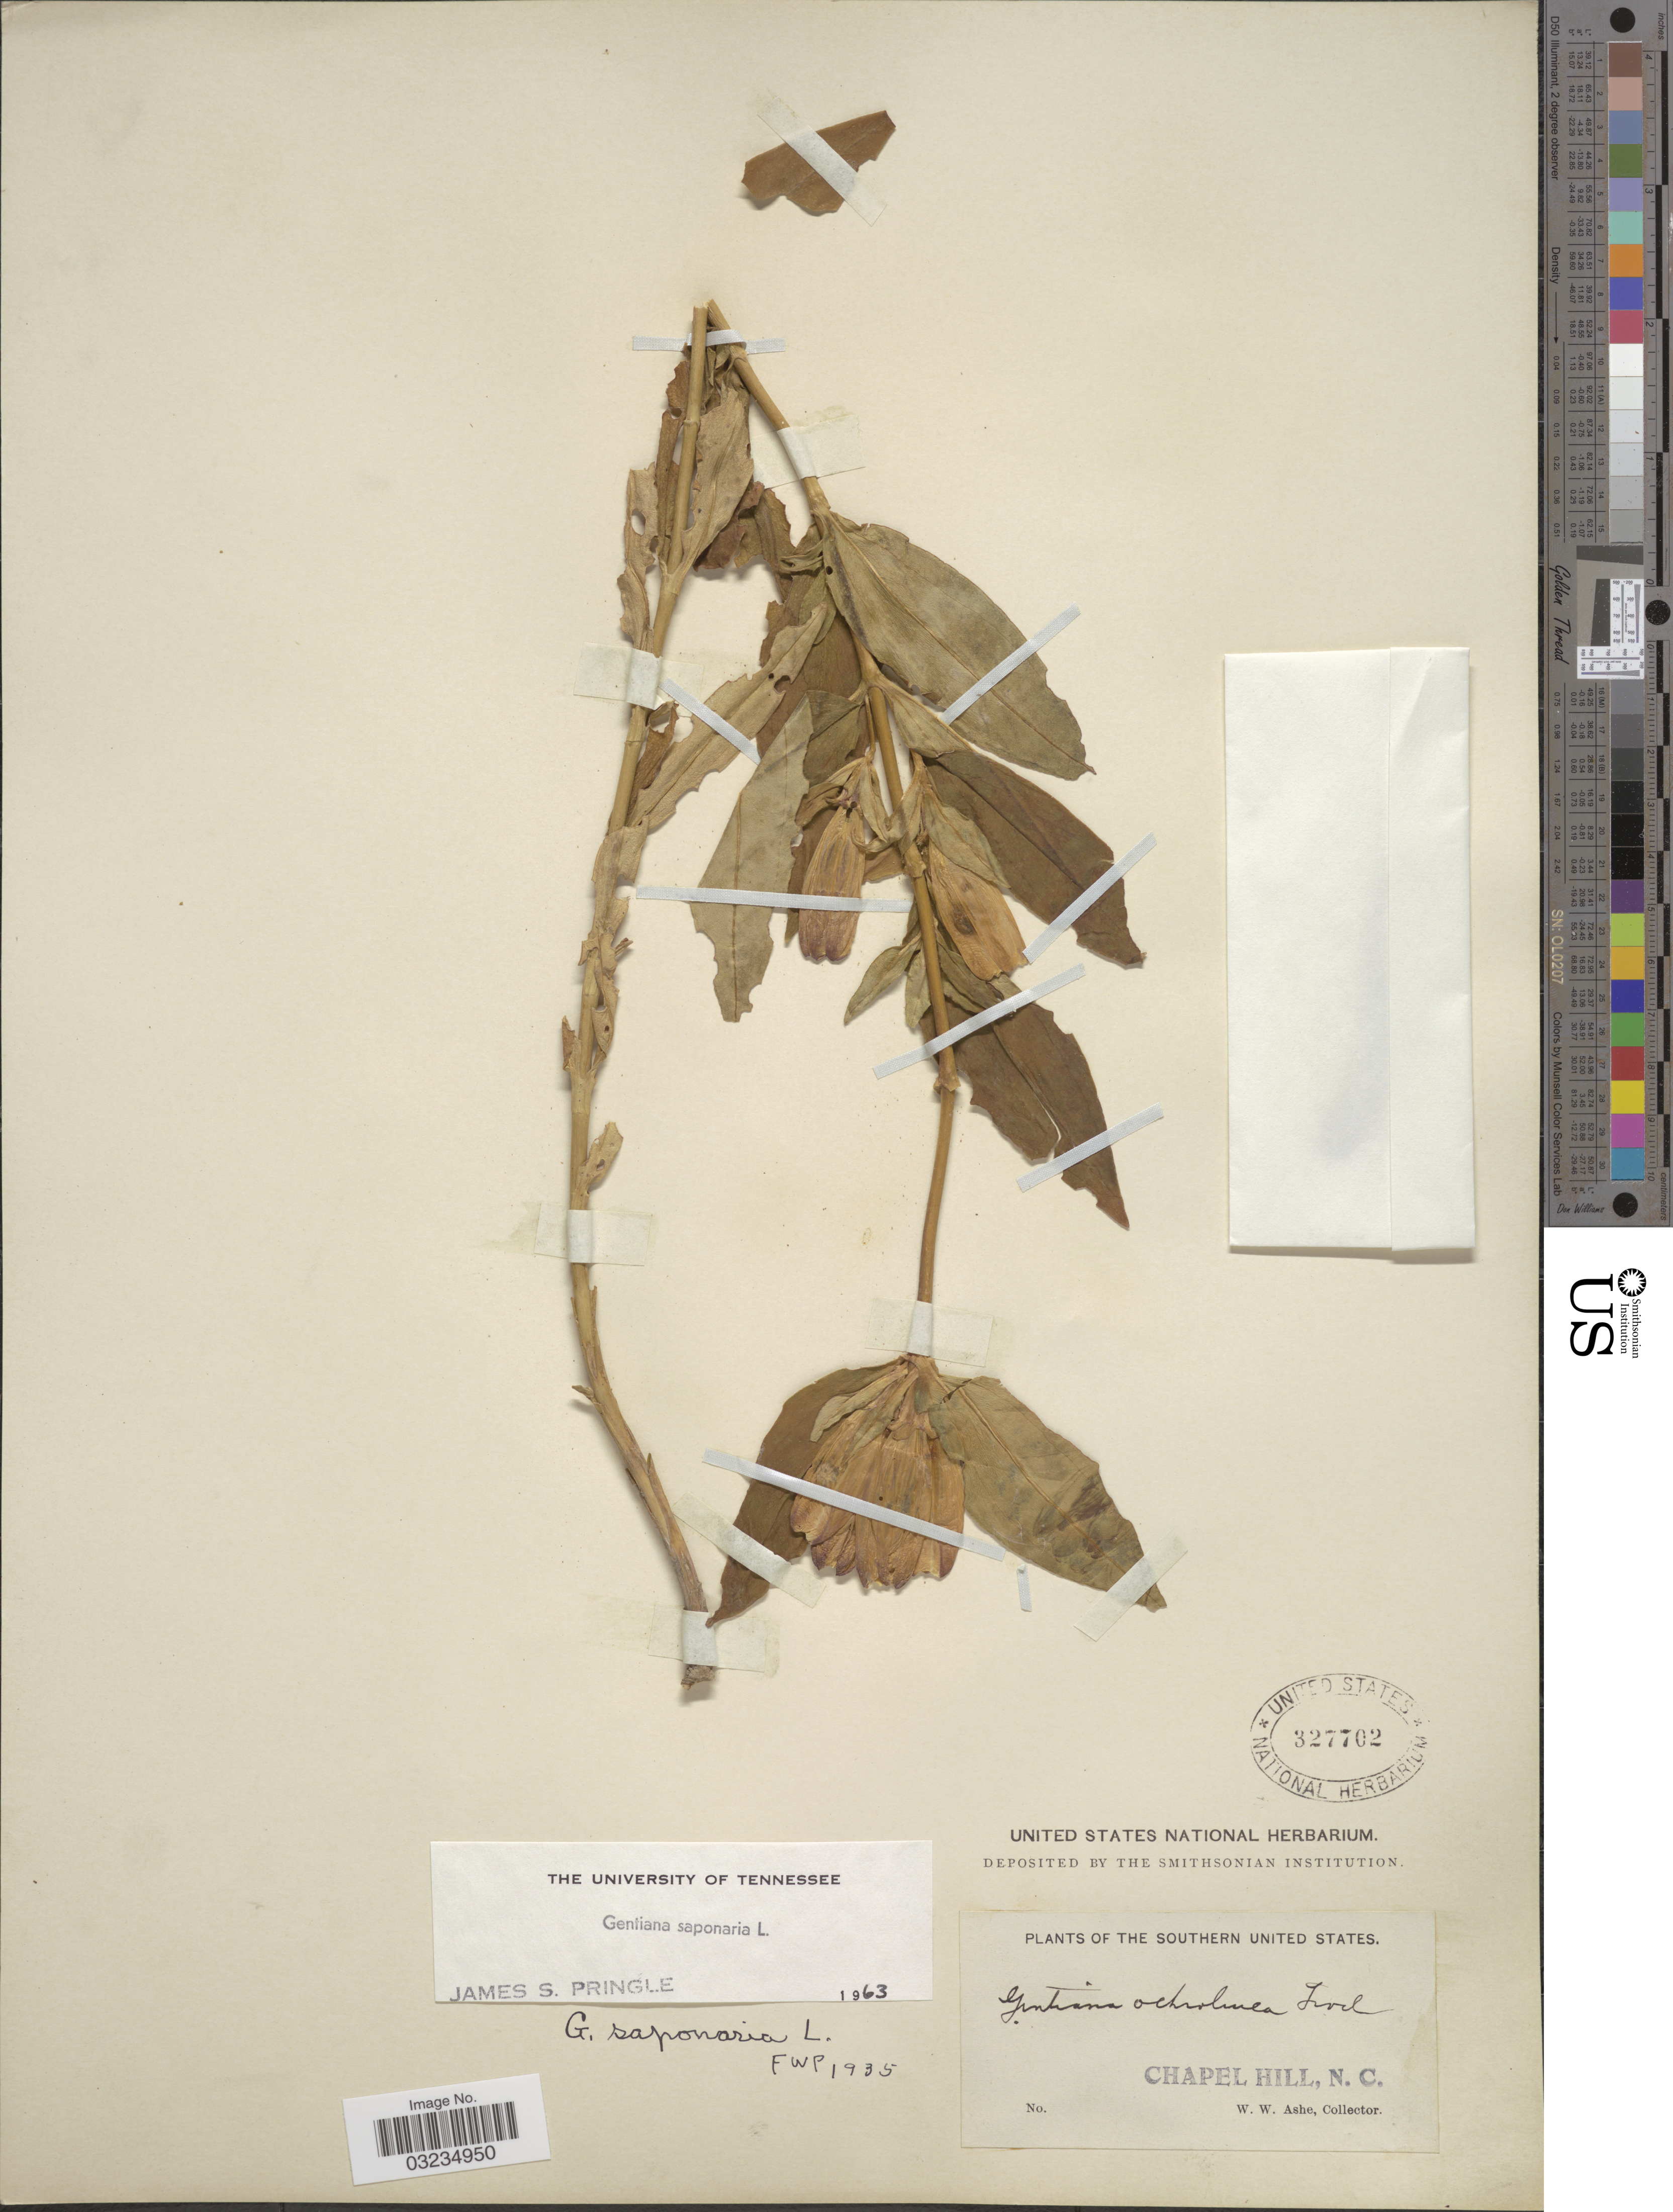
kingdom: Plantae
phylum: Tracheophyta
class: Magnoliopsida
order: Gentianales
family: Gentianaceae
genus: Gentiana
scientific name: Gentiana saponaria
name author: L.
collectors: W. W. Ashe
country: United States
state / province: North Carolina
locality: Southern United States. Chapel Hill, N.C.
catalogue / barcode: US 327702